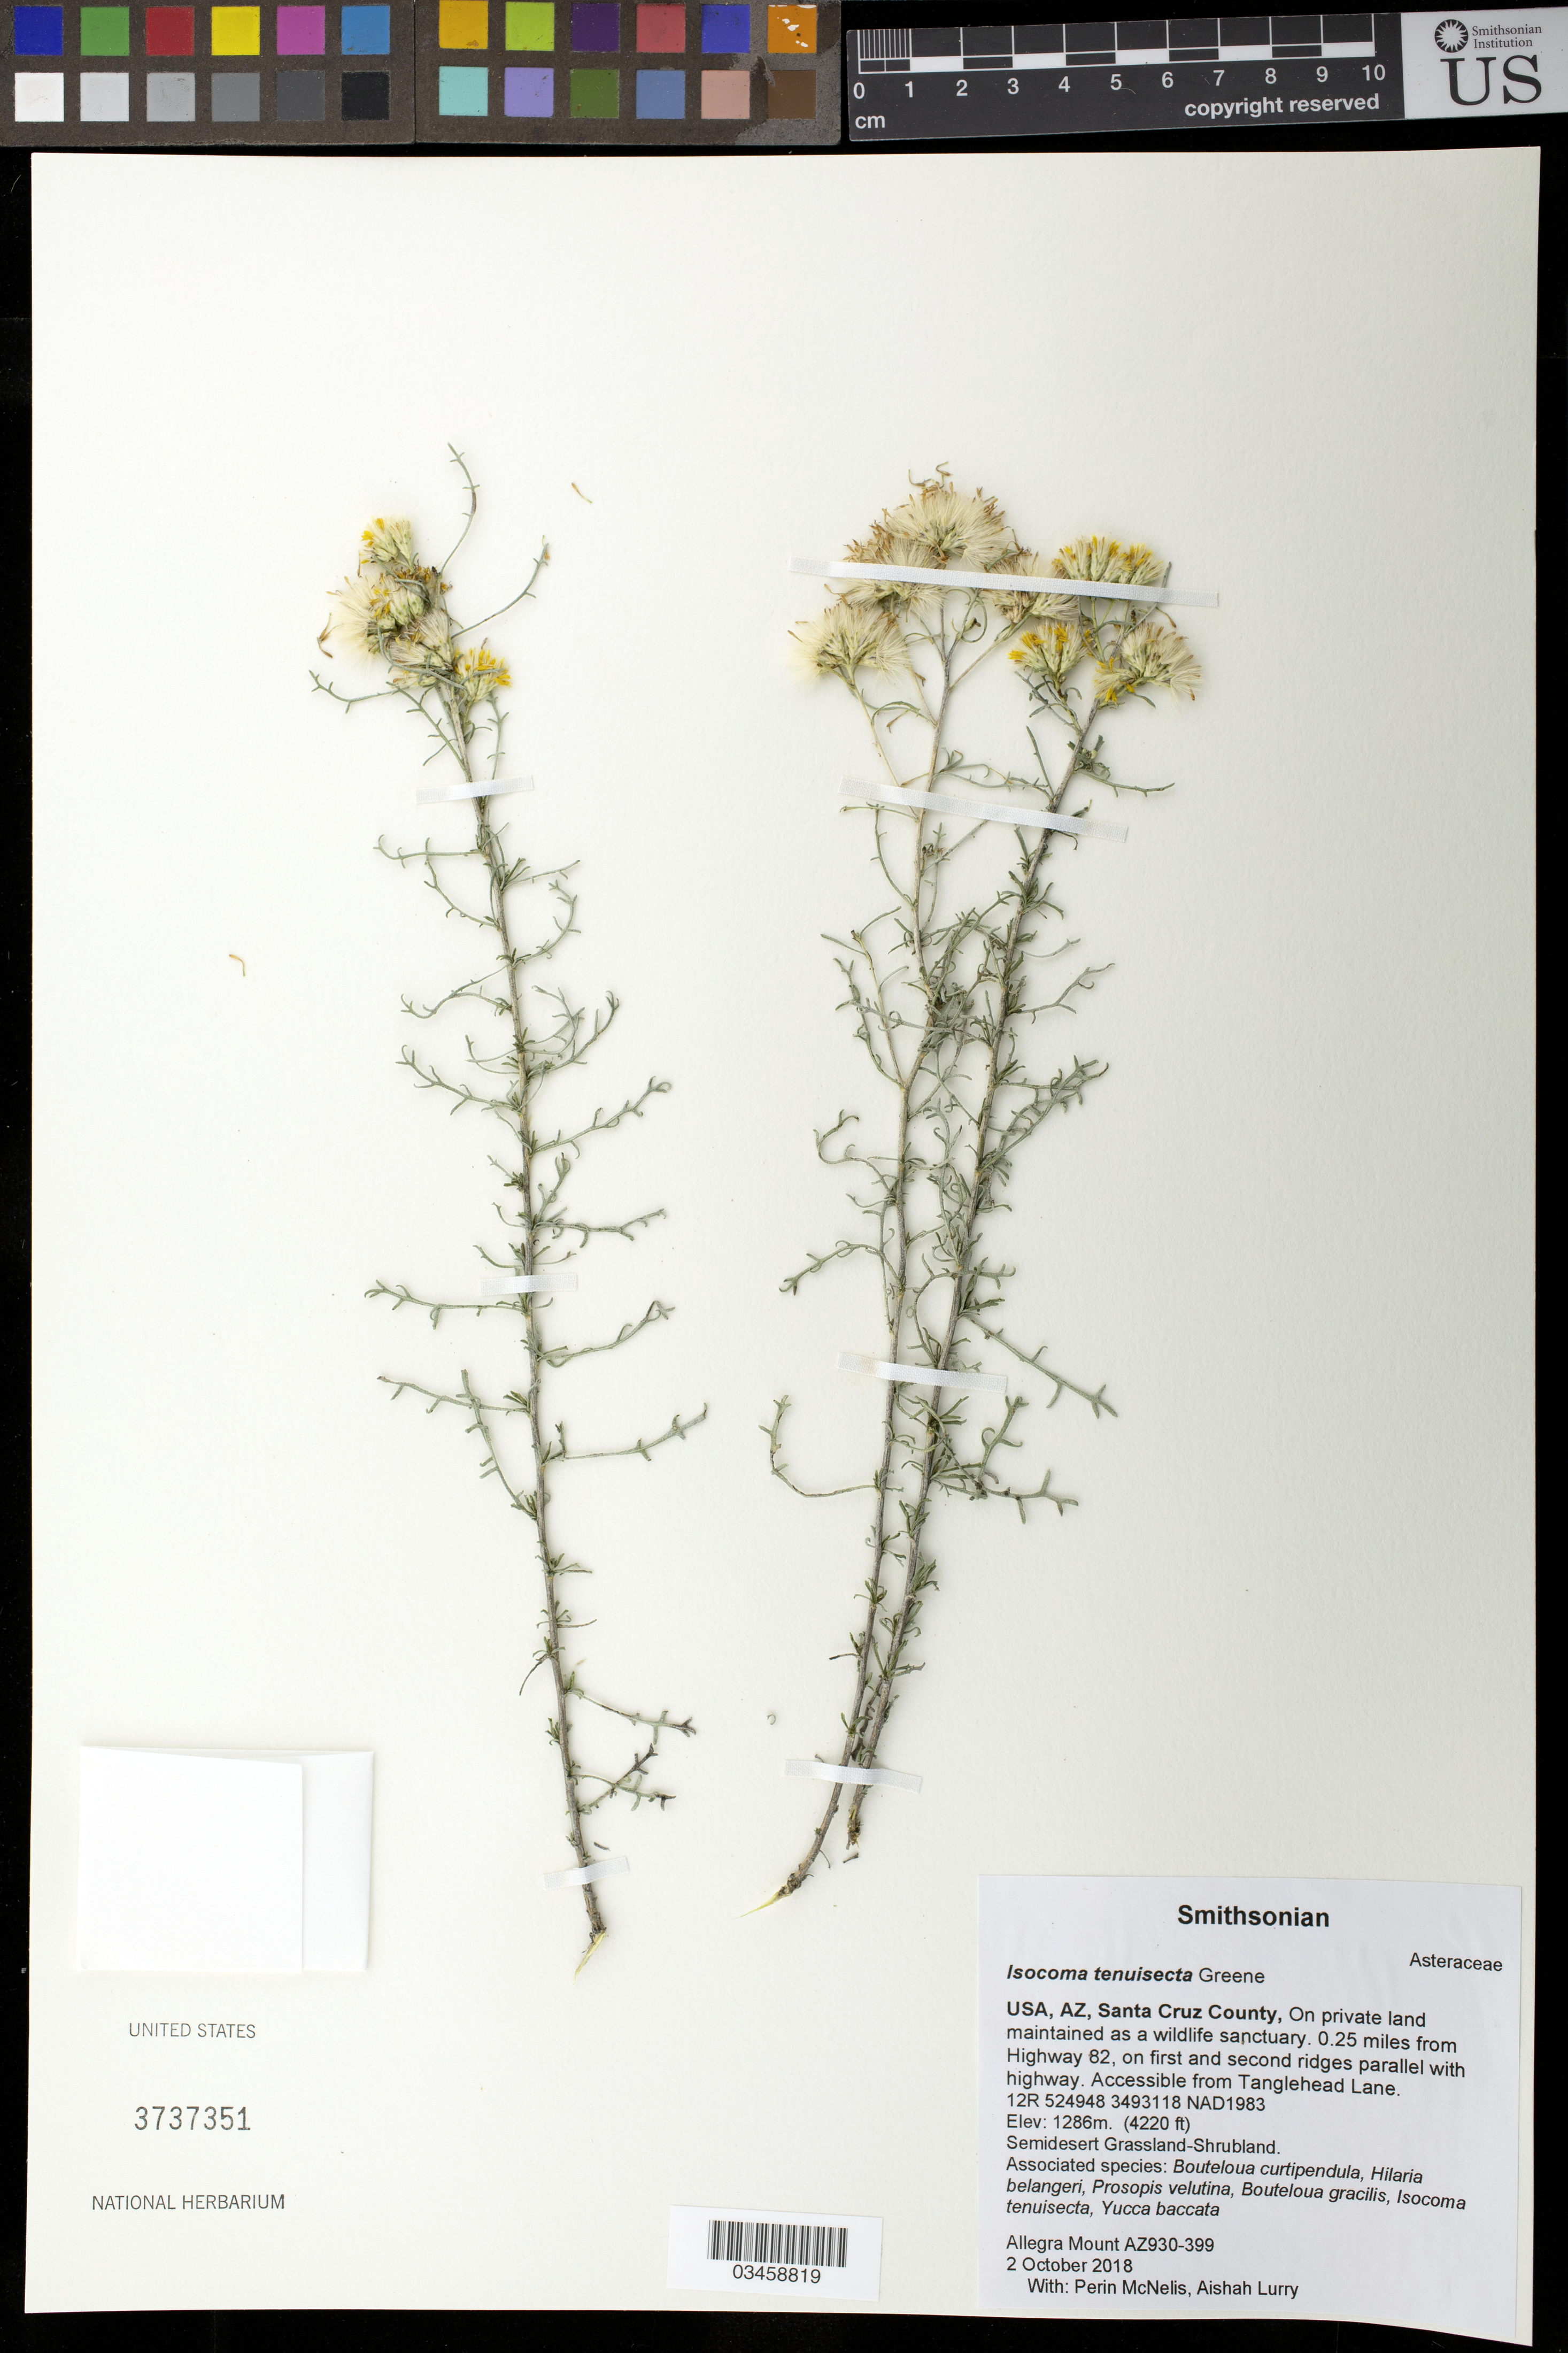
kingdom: Plantae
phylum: Tracheophyta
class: Magnoliopsida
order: Asterales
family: Asteraceae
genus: Isocoma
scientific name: Isocoma tenuisecta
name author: Greene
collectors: A. Mount, P. McNelis & A. Lurry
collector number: AZ930-399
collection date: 2018-10-02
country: United States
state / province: Arizona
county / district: Santa Cruz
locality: On private land, 0.25 mi. from Hwy 82, accessible from Tanglehead Lane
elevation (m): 1286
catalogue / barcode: US 3737351